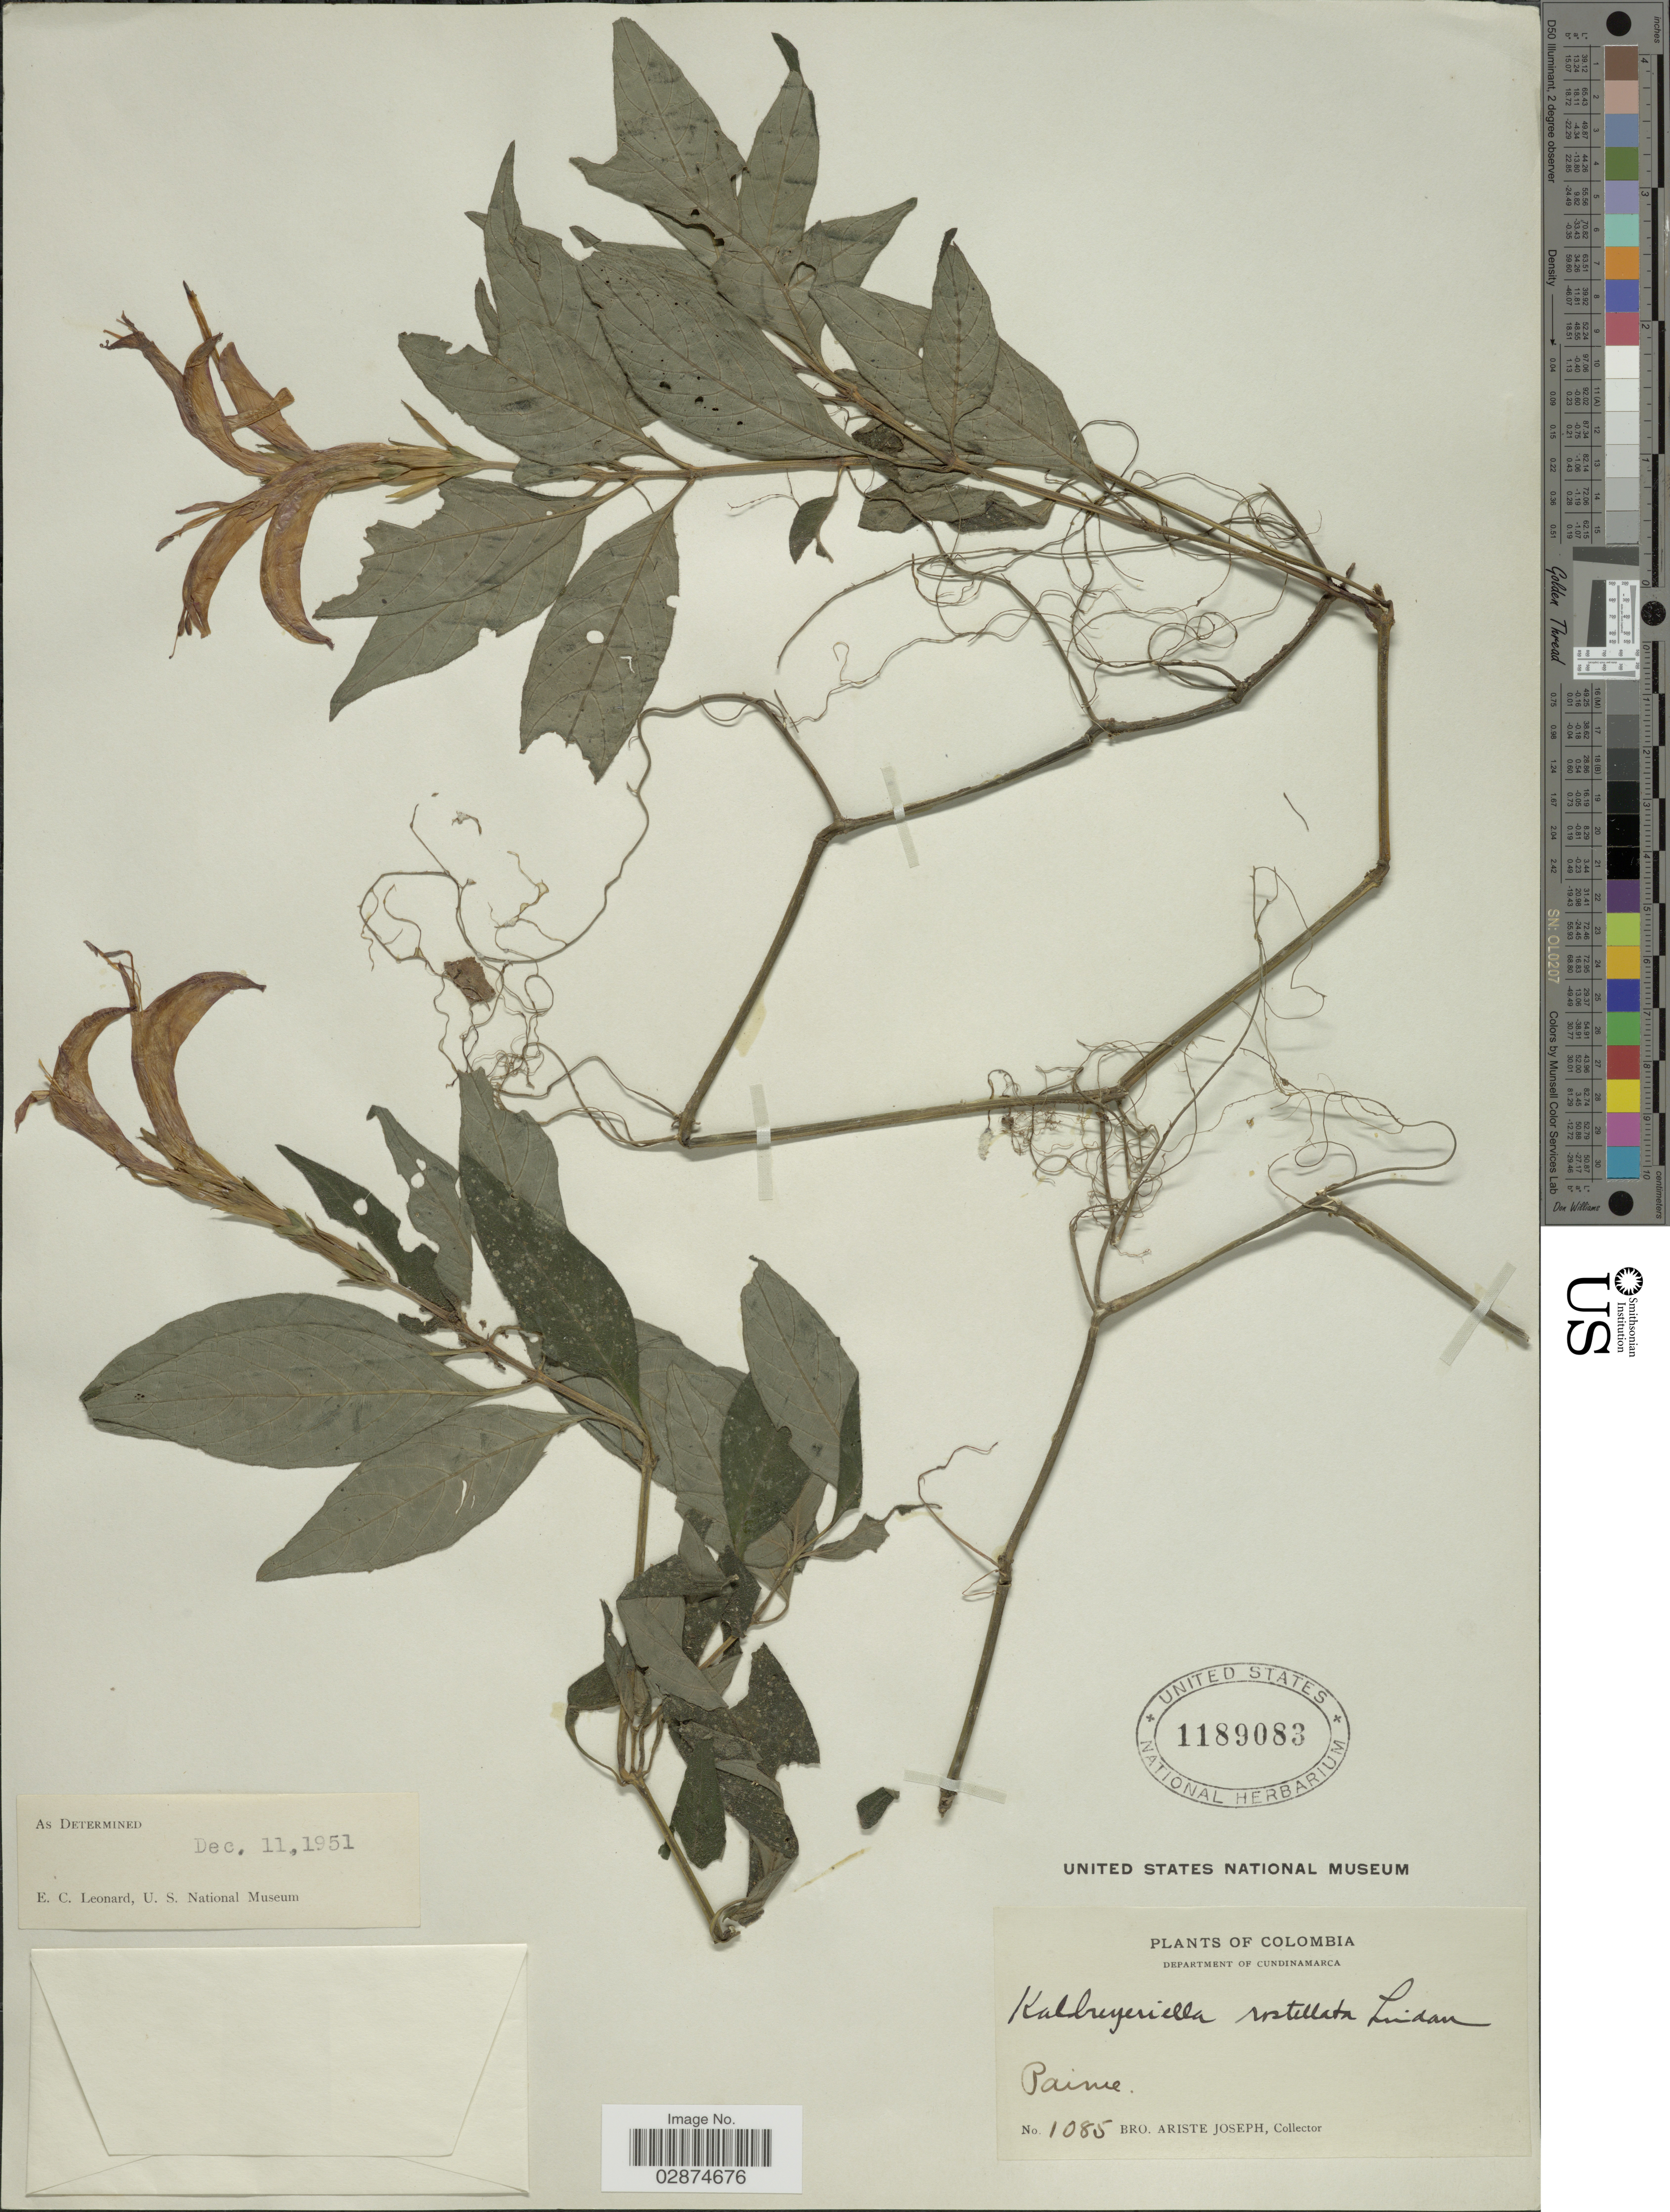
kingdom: Plantae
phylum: Tracheophyta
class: Magnoliopsida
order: Lamiales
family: Acanthaceae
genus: Kalbreyeriella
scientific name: Kalbreyeriella rostellata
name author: Lindau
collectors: Bro. Ariste-Joseph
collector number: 1085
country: Colombia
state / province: Cundinamarca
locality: Department of Cundinamarca. Paime.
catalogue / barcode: US 1189083